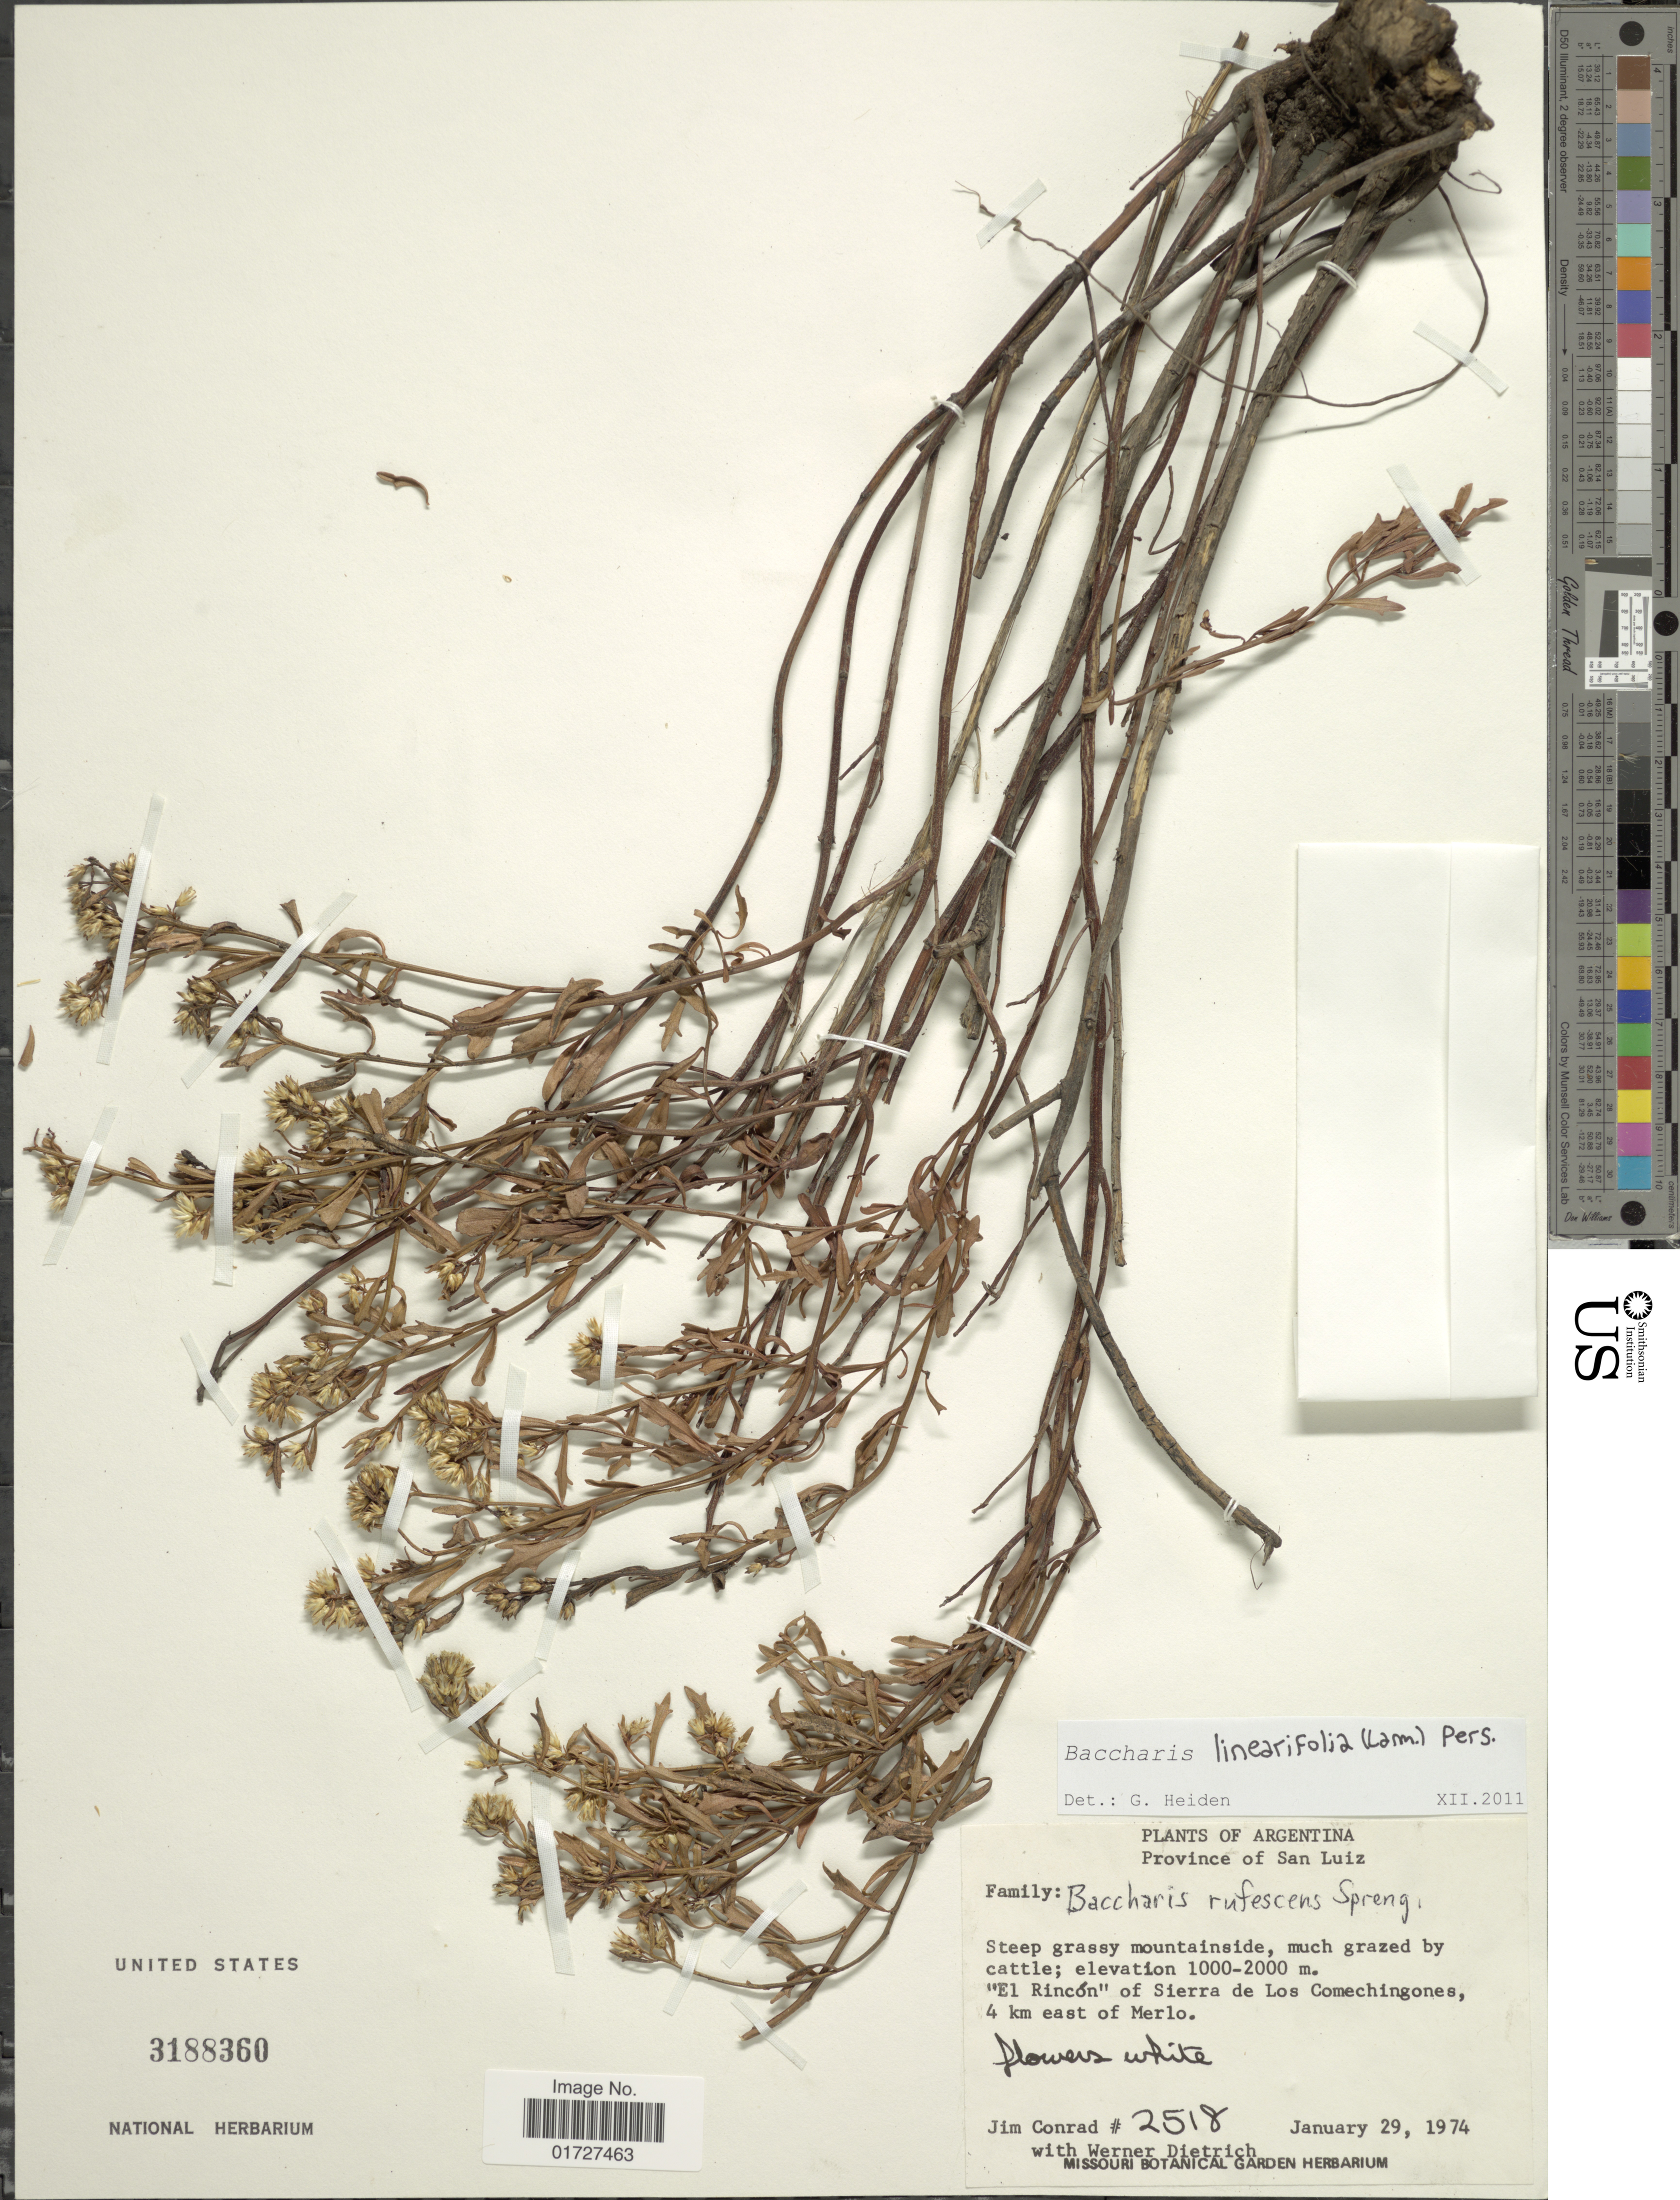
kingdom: Plantae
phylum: Tracheophyta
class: Magnoliopsida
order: Asterales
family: Asteraceae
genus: Baccharis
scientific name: Baccharis linearifolia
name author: (Lam.) Pers.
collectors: J. Conrad & W. Dietrich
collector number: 2518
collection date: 1974-01-29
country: Argentina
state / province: San Luis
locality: Province of San Luiz, El Rincon of Sierra de Los Comechingones, 4 km east of Merlo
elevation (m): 1000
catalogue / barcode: US 3188360